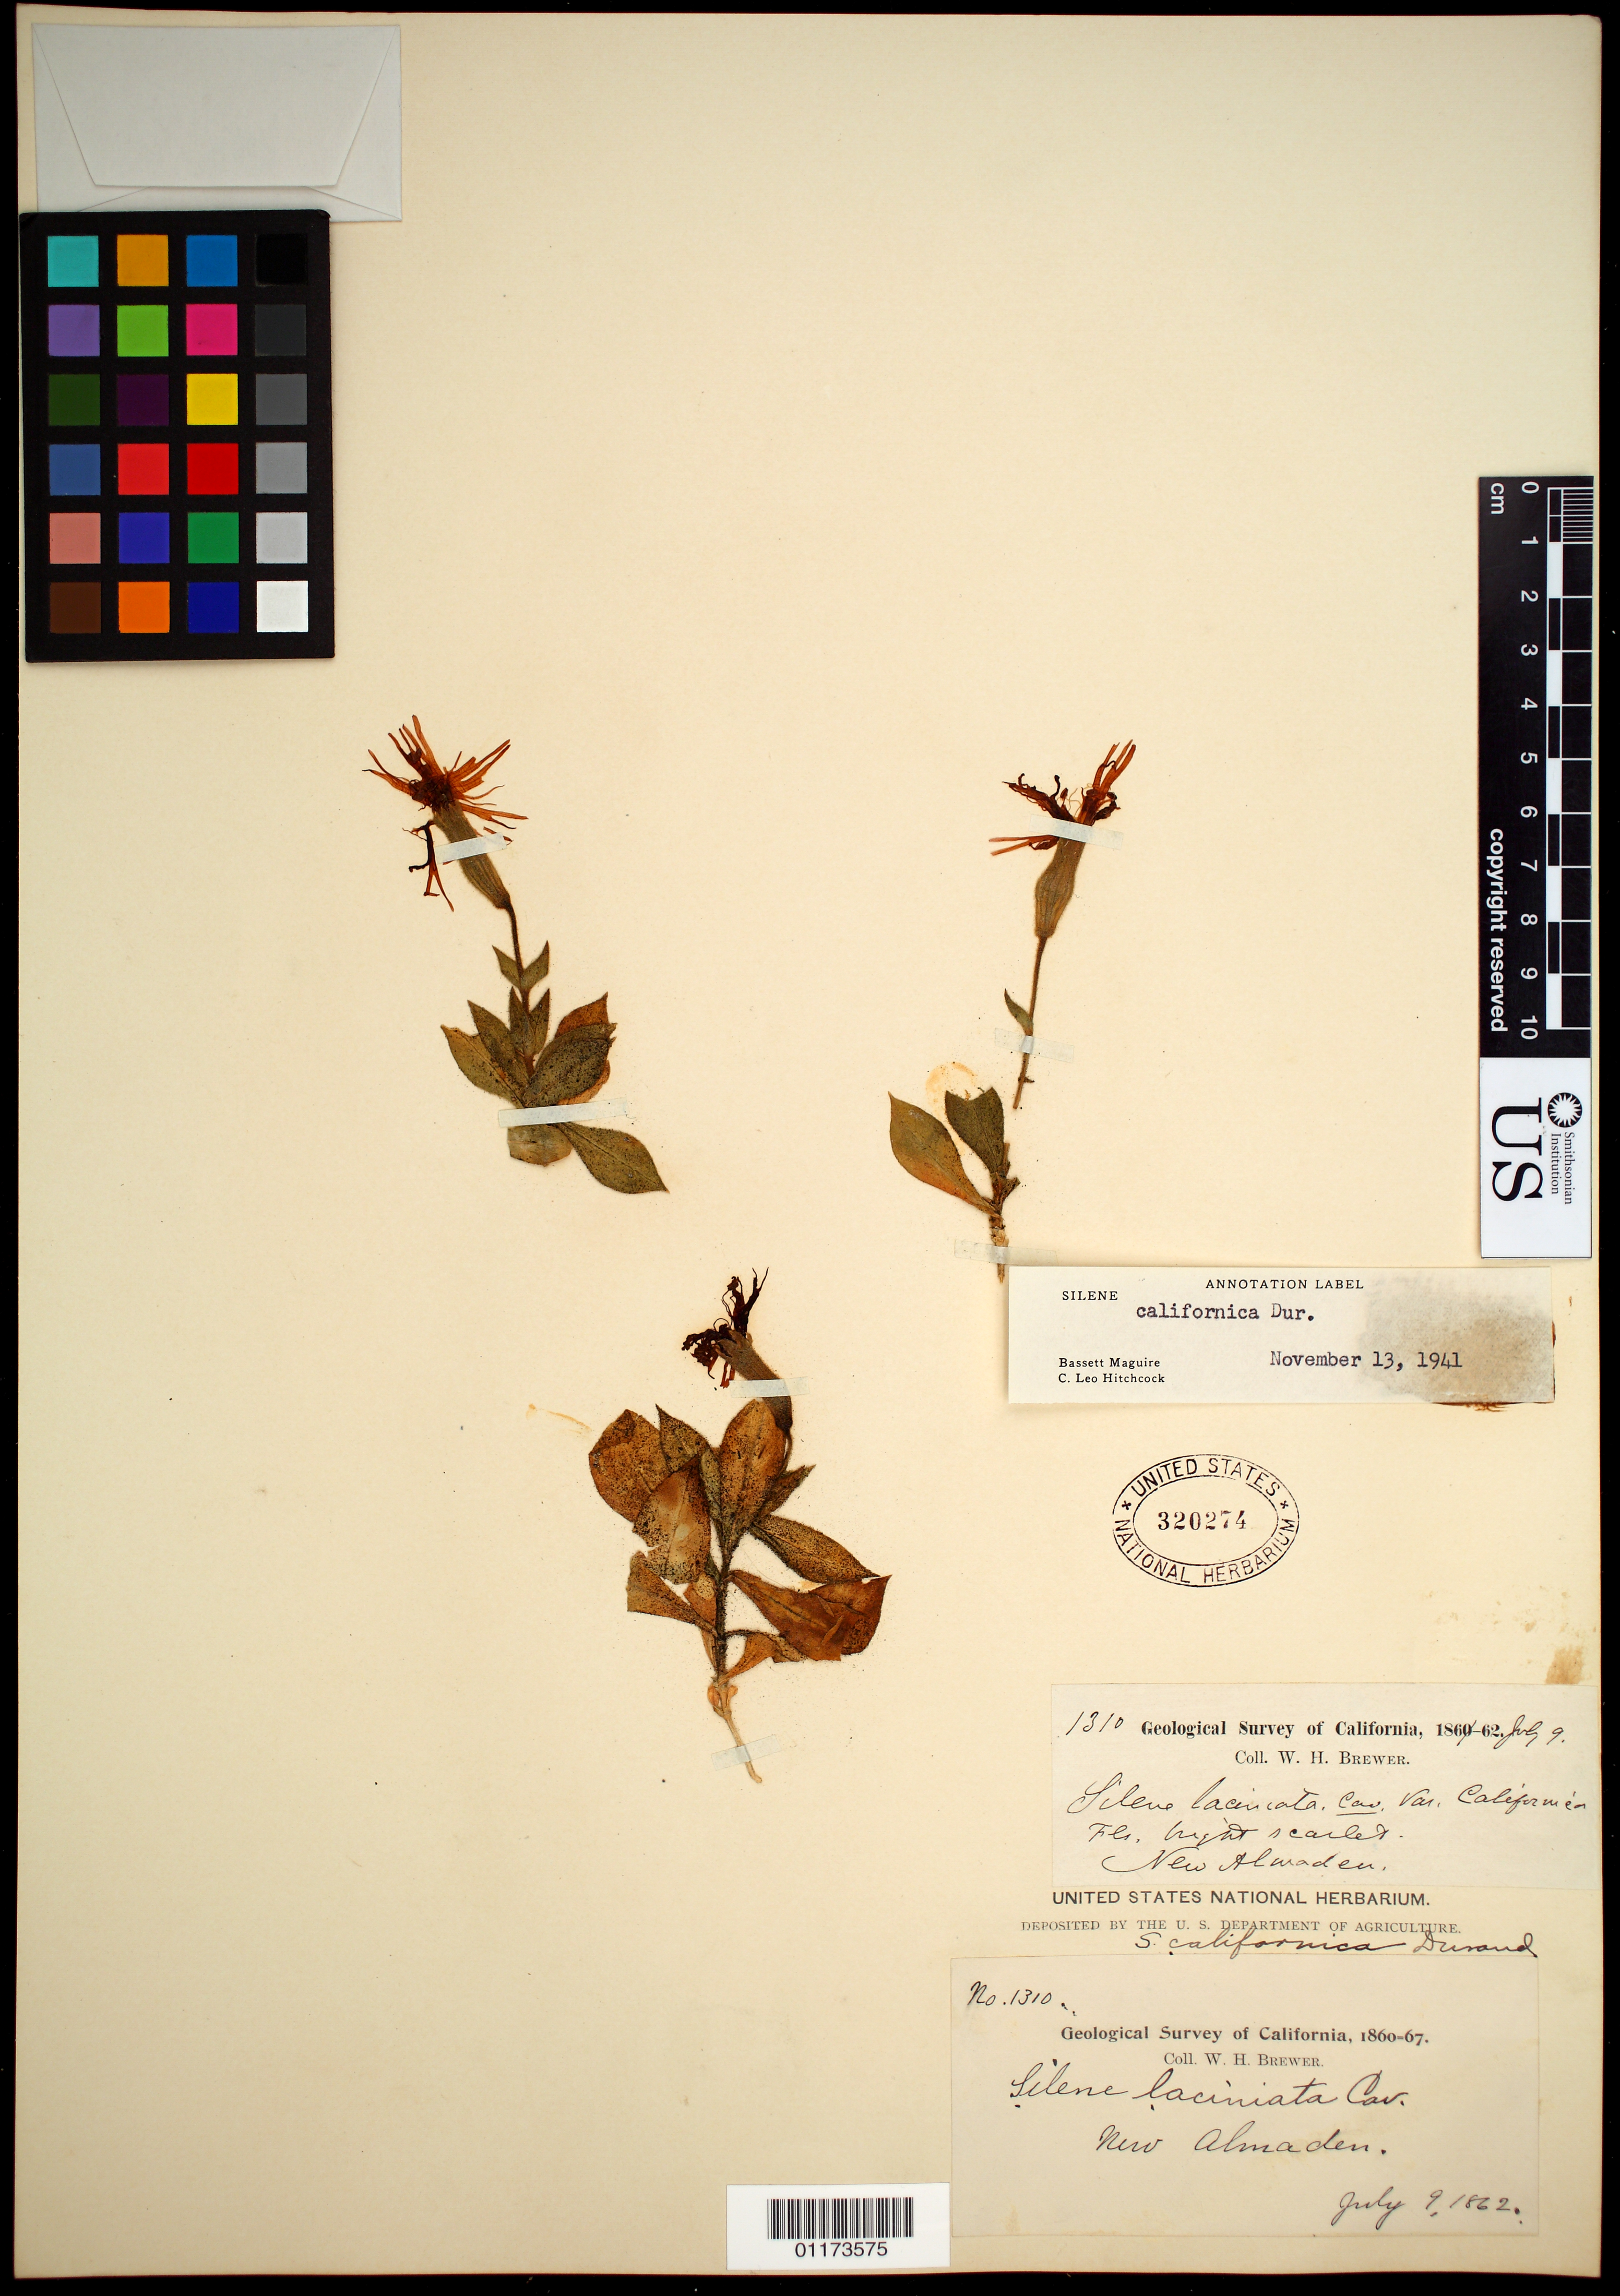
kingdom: Plantae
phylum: Tracheophyta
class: Magnoliopsida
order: Caryophyllales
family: Caryophyllaceae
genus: Silene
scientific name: Silene californica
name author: Durand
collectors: W. H. Brewer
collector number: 1310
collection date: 1862-07-09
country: United States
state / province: California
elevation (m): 975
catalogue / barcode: US 320274